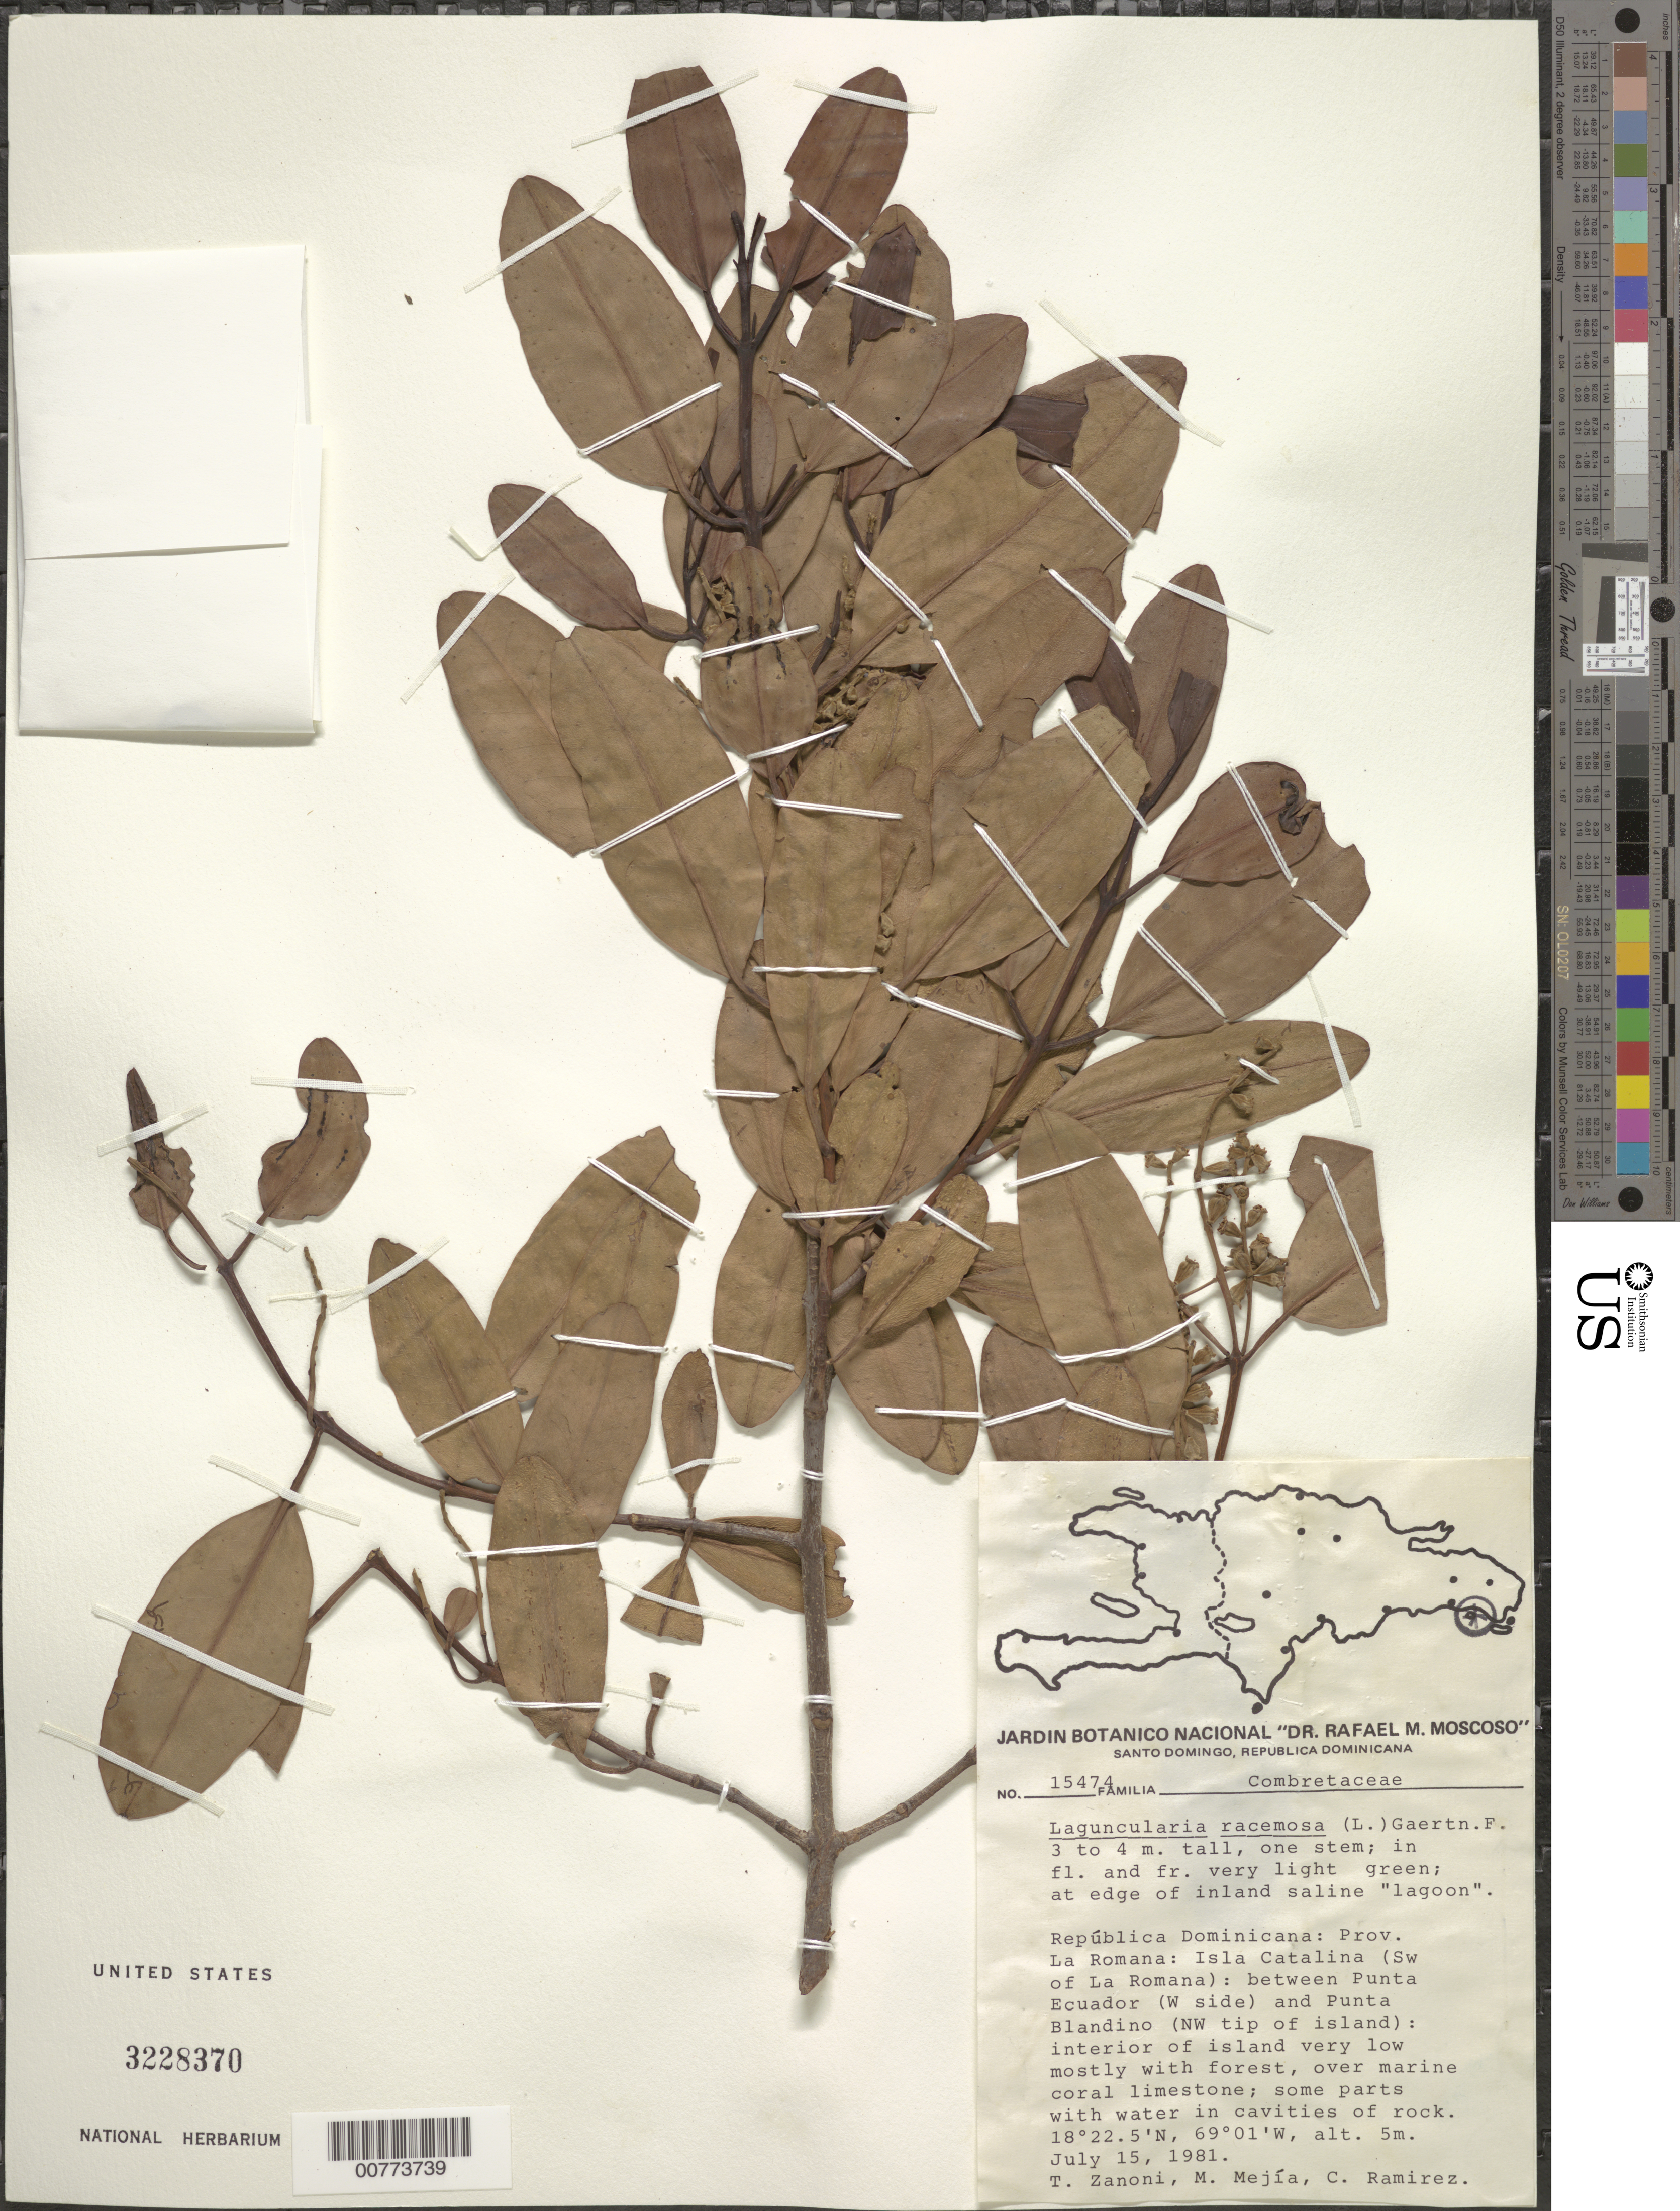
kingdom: Plantae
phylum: Tracheophyta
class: Magnoliopsida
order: Myrtales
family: Combretaceae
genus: Laguncularia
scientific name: Laguncularia racemosa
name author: (L.) C.F. Gaertn.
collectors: T. A. Zanoni, M. Mejia & C. Ramirez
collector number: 15474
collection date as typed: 15 Jul 1981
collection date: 1981-07-15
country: Dominican Republic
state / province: La Romana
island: Hispaniola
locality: Catalina Island (sw of La Romana), between Punta Ecuador (w side) and Punta Blandino (nw tip of island).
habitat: At edge of inland saline "lagoon".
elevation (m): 5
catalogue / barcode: US 3228370